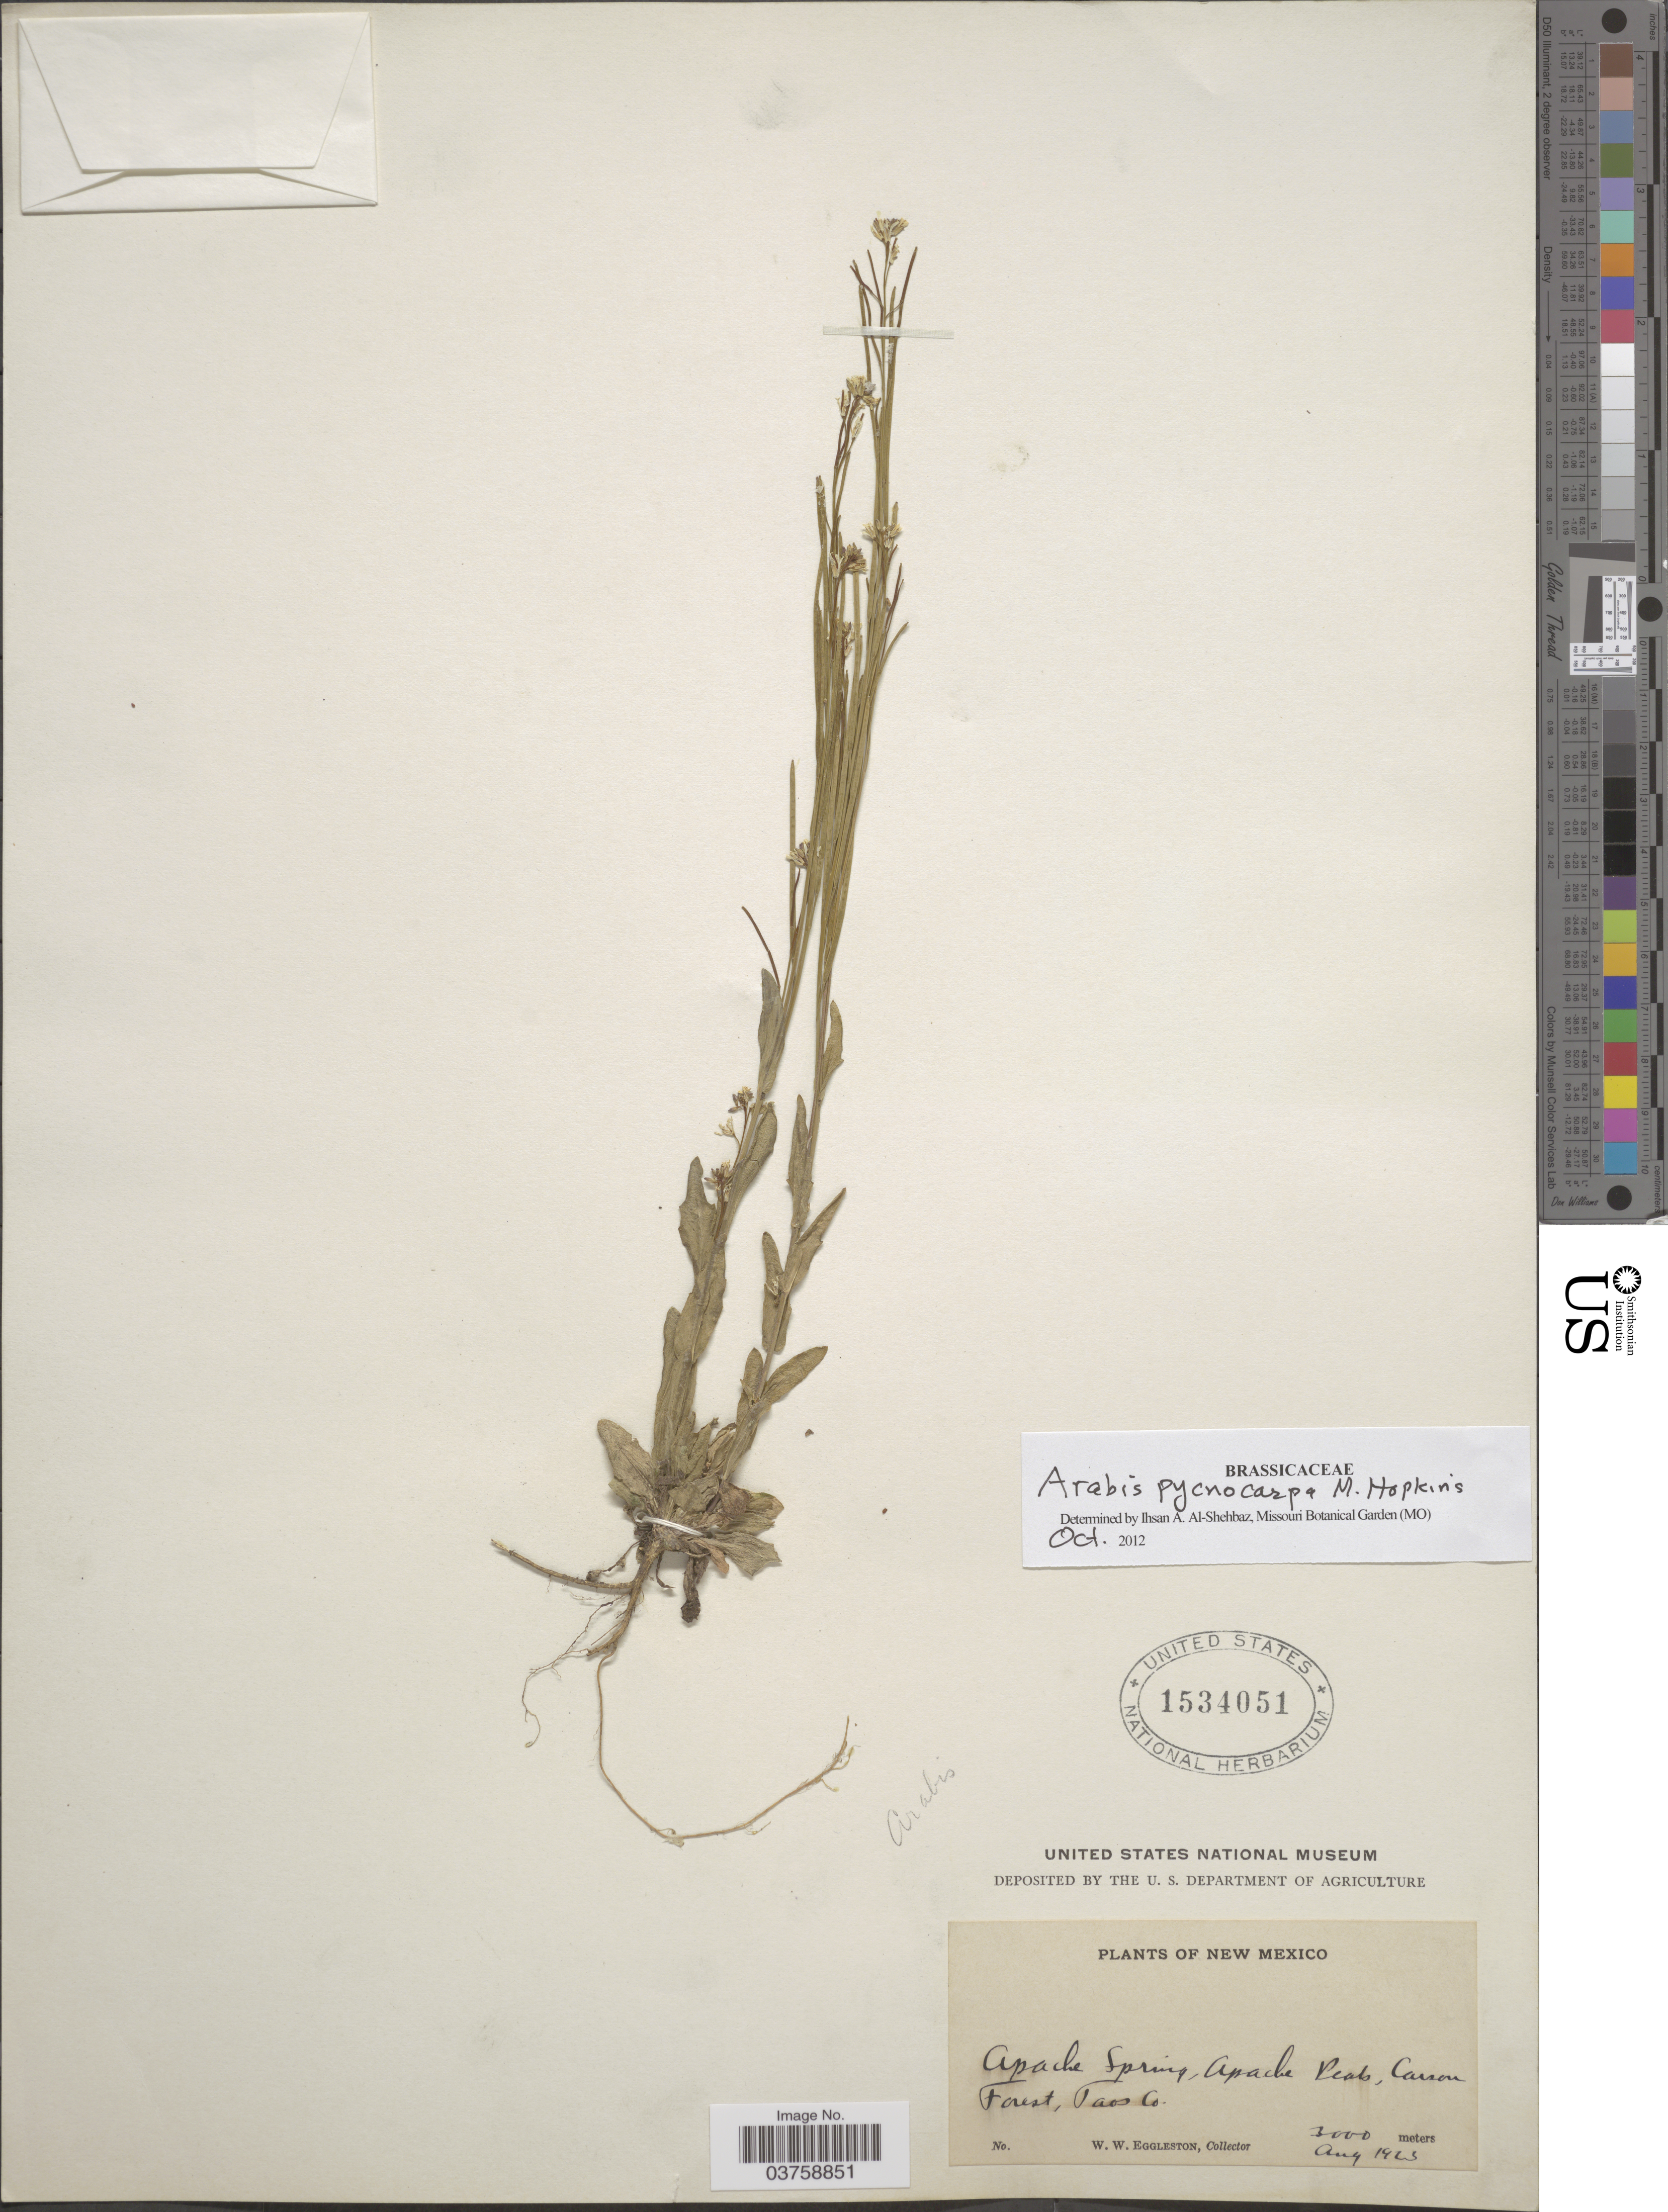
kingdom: Plantae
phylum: Tracheophyta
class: Magnoliopsida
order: Brassicales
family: Brassicaceae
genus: Arabis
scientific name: Arabis pycnocarpa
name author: M. Hopkins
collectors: W. W. Eggleston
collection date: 1923-08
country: United States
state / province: New Mexico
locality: Apache Spring, Apache Peak, Canon Forest, Taos Co.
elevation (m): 3000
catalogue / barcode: US 1534051